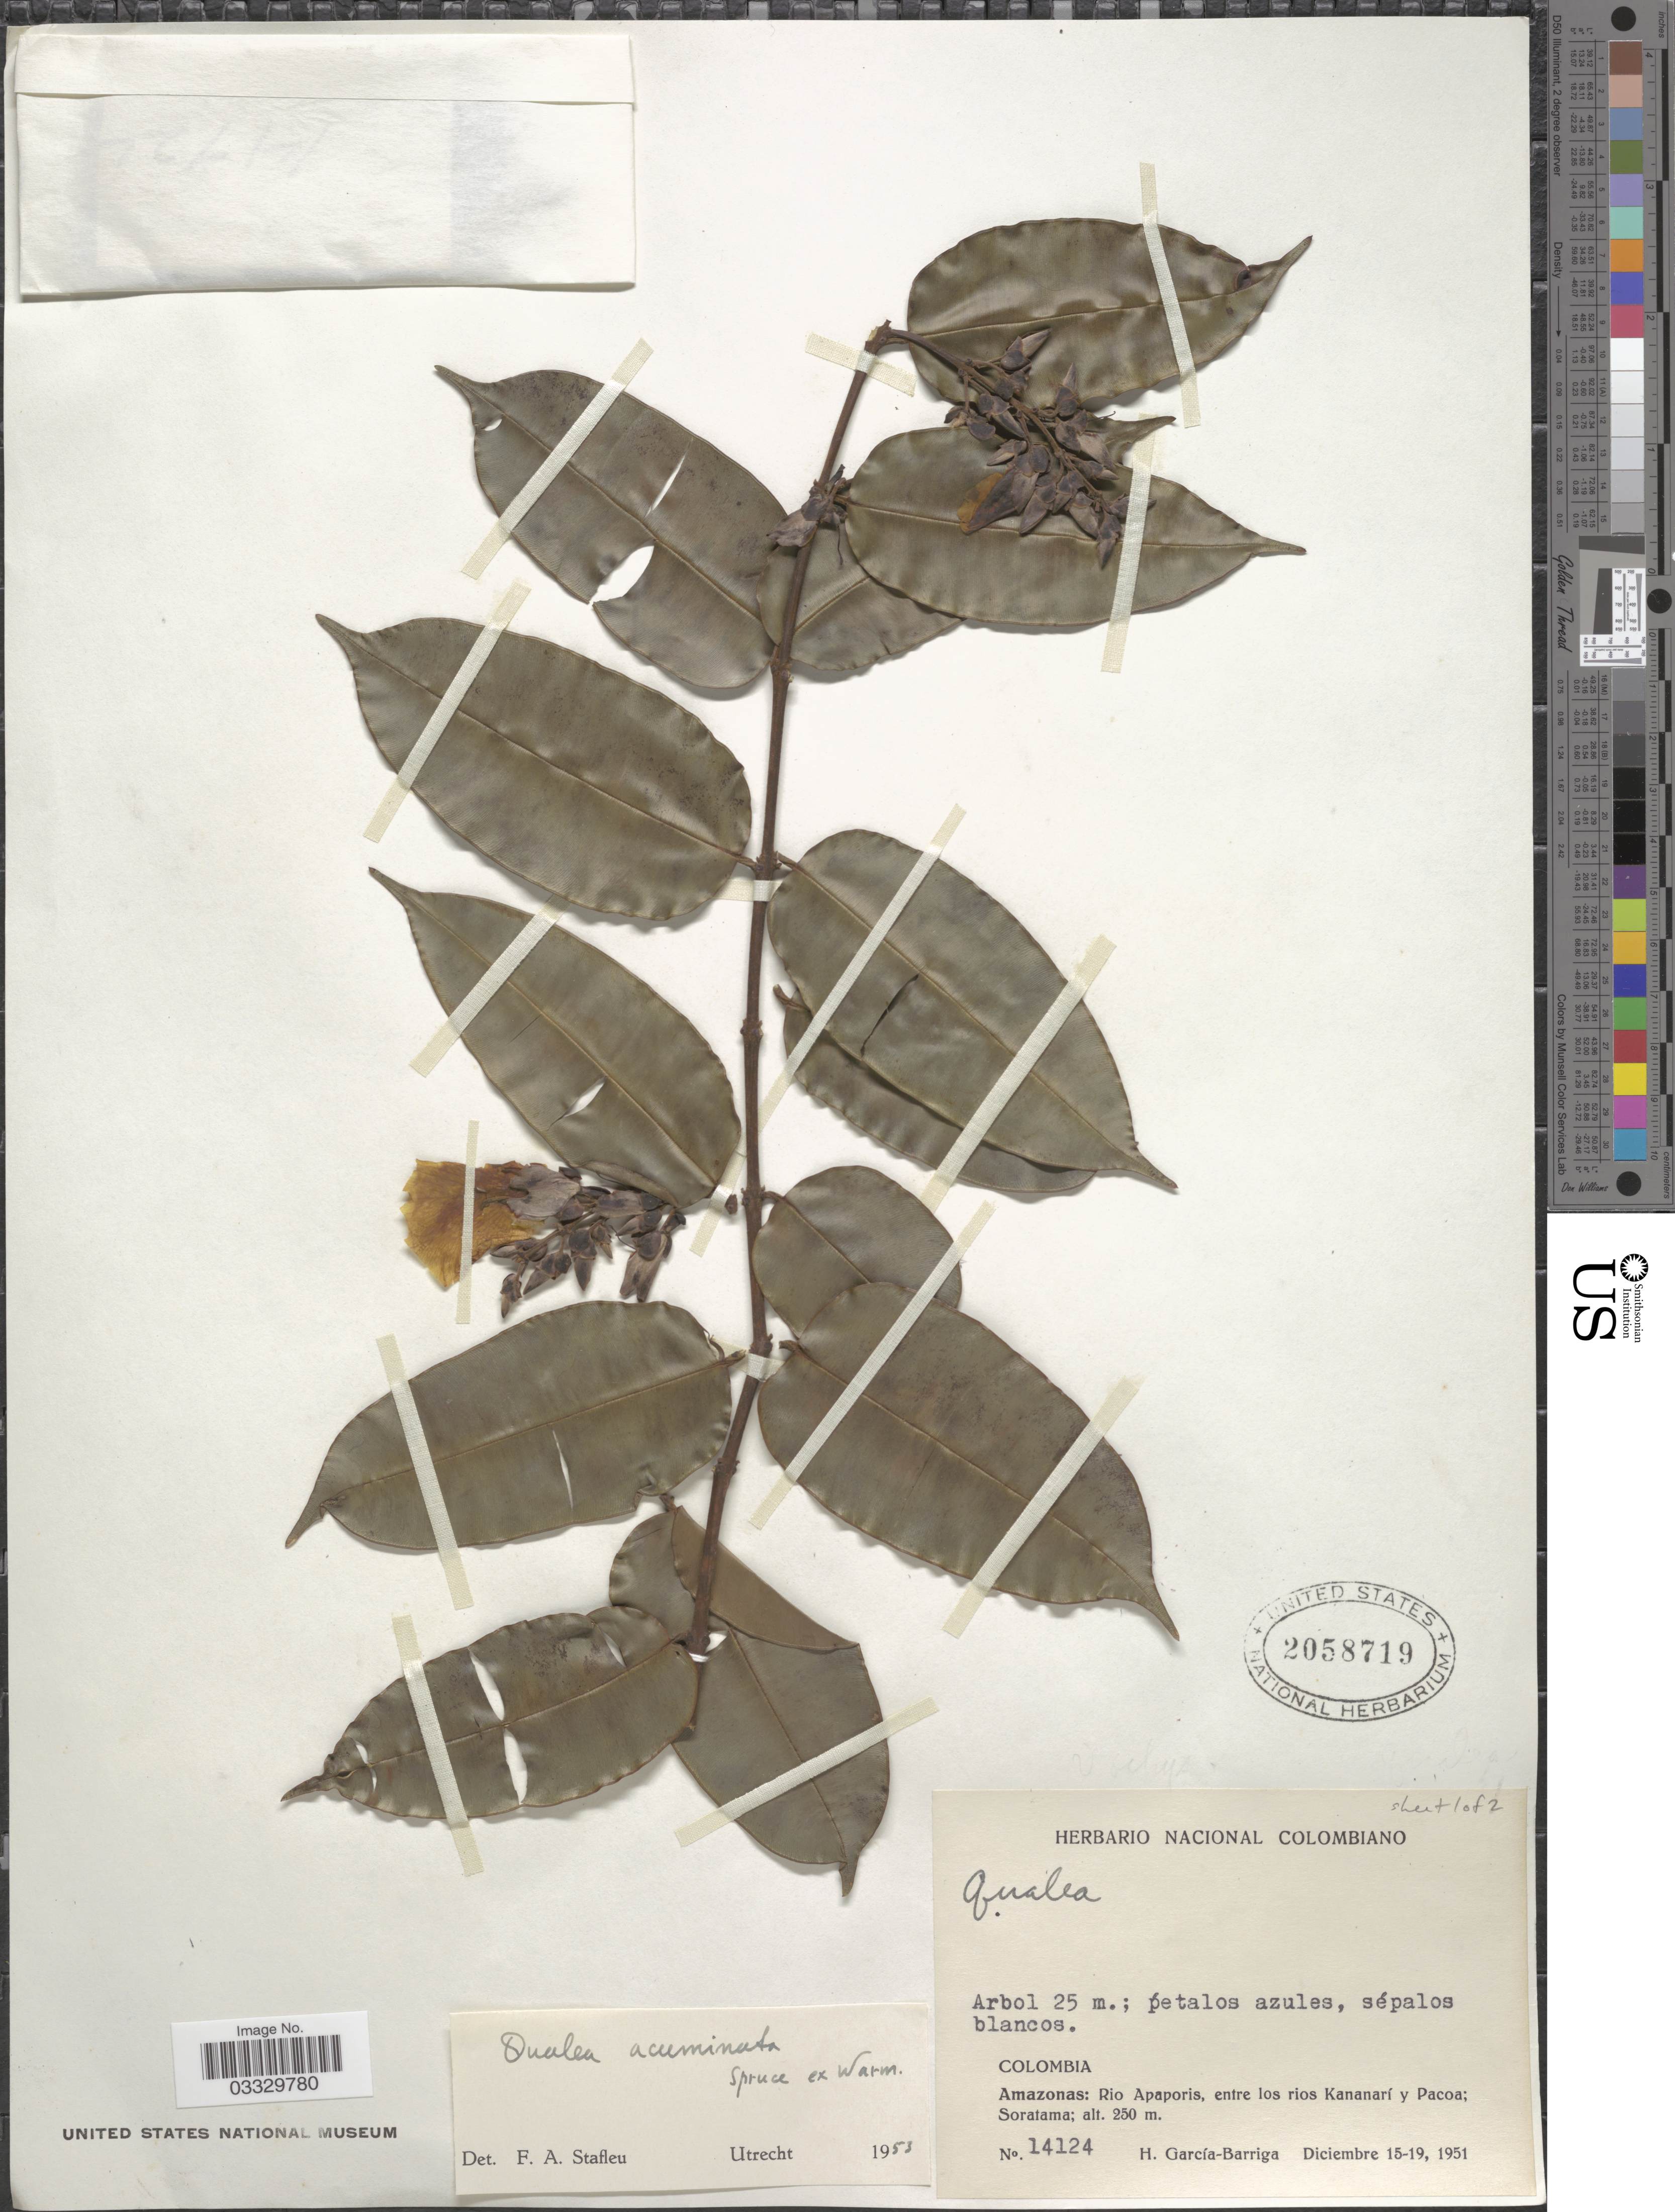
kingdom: Plantae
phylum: Tracheophyta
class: Magnoliopsida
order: Myrtales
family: Vochysiaceae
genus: Qualea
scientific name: Qualea acuminata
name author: Spruce ex Warm.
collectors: H. García Barriga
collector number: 14124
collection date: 1951-12-15/1951-12-19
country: Colombia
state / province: Amazônas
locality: Rio Apaporis, entre los rios Kananarí y Pacoa; Soratama.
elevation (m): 250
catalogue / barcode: US 2058719